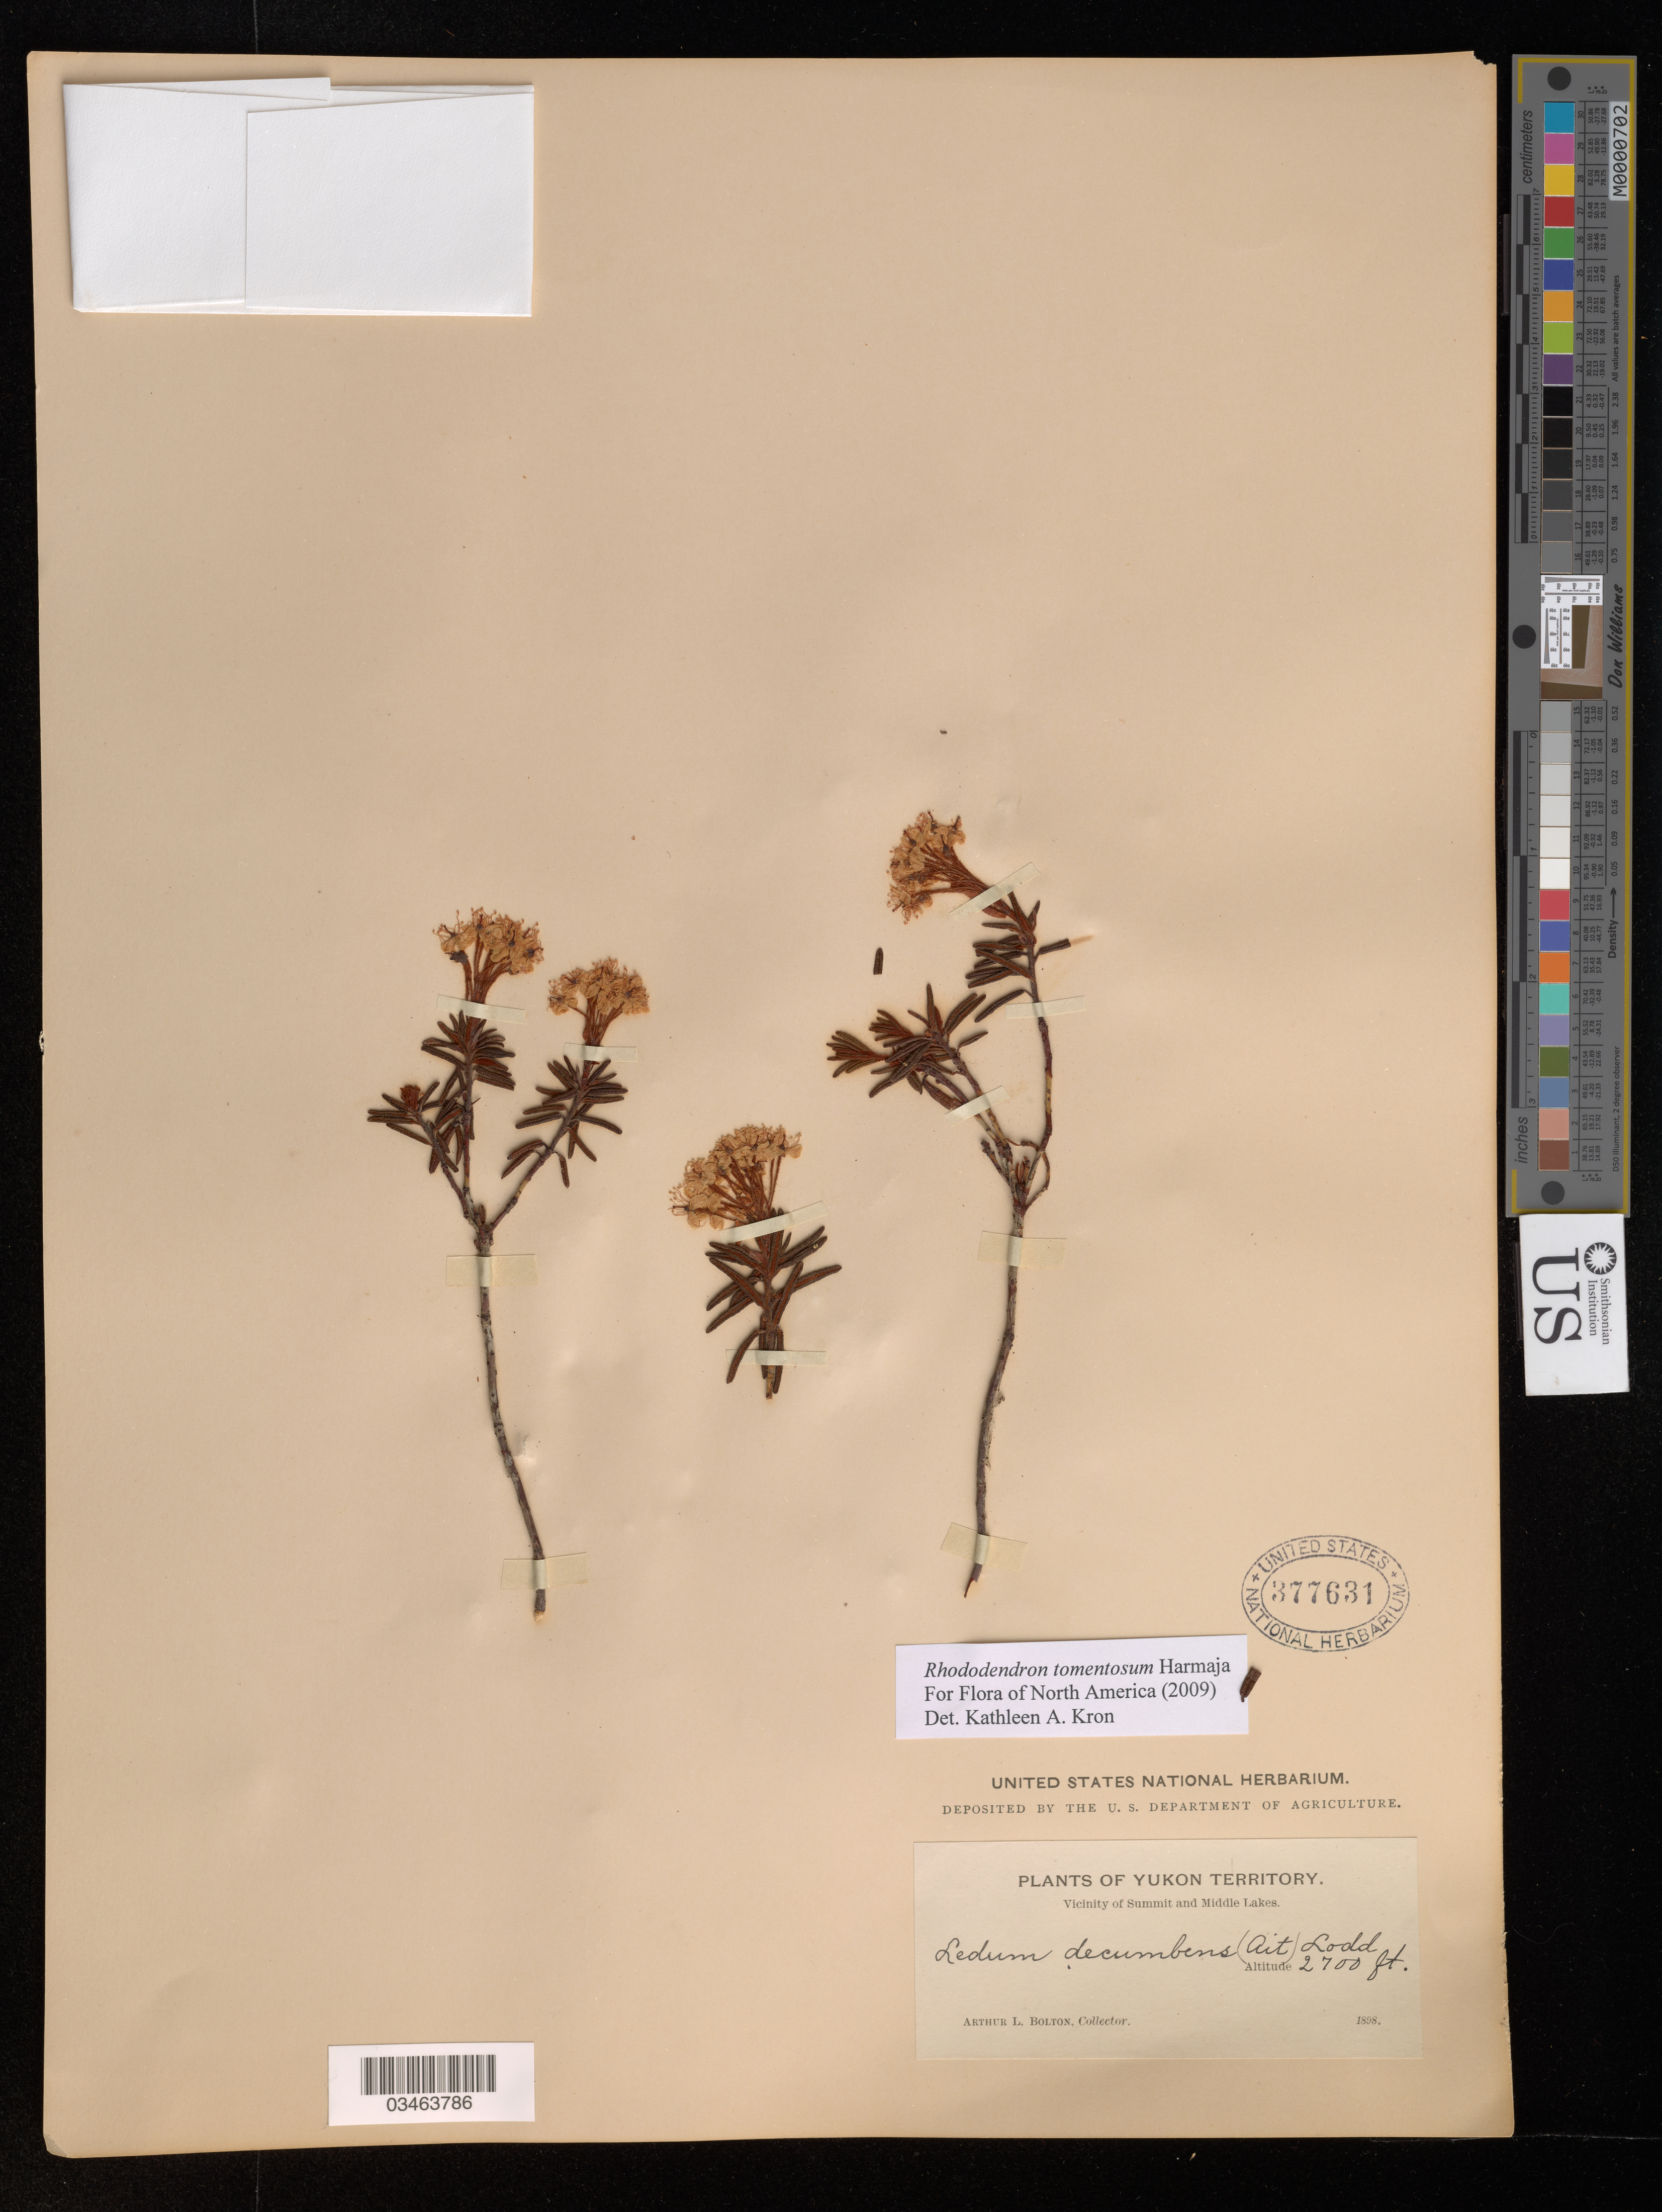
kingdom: Plantae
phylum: Tracheophyta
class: Magnoliopsida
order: Ericales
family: Ericaceae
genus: Rhododendron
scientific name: Rhododendron tomentosum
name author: Harmaja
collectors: A. Bolton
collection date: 1898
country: Canada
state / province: Yukon Territory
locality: Vicinity of Summit and Middle Lakes.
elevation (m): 823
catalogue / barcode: US 377631